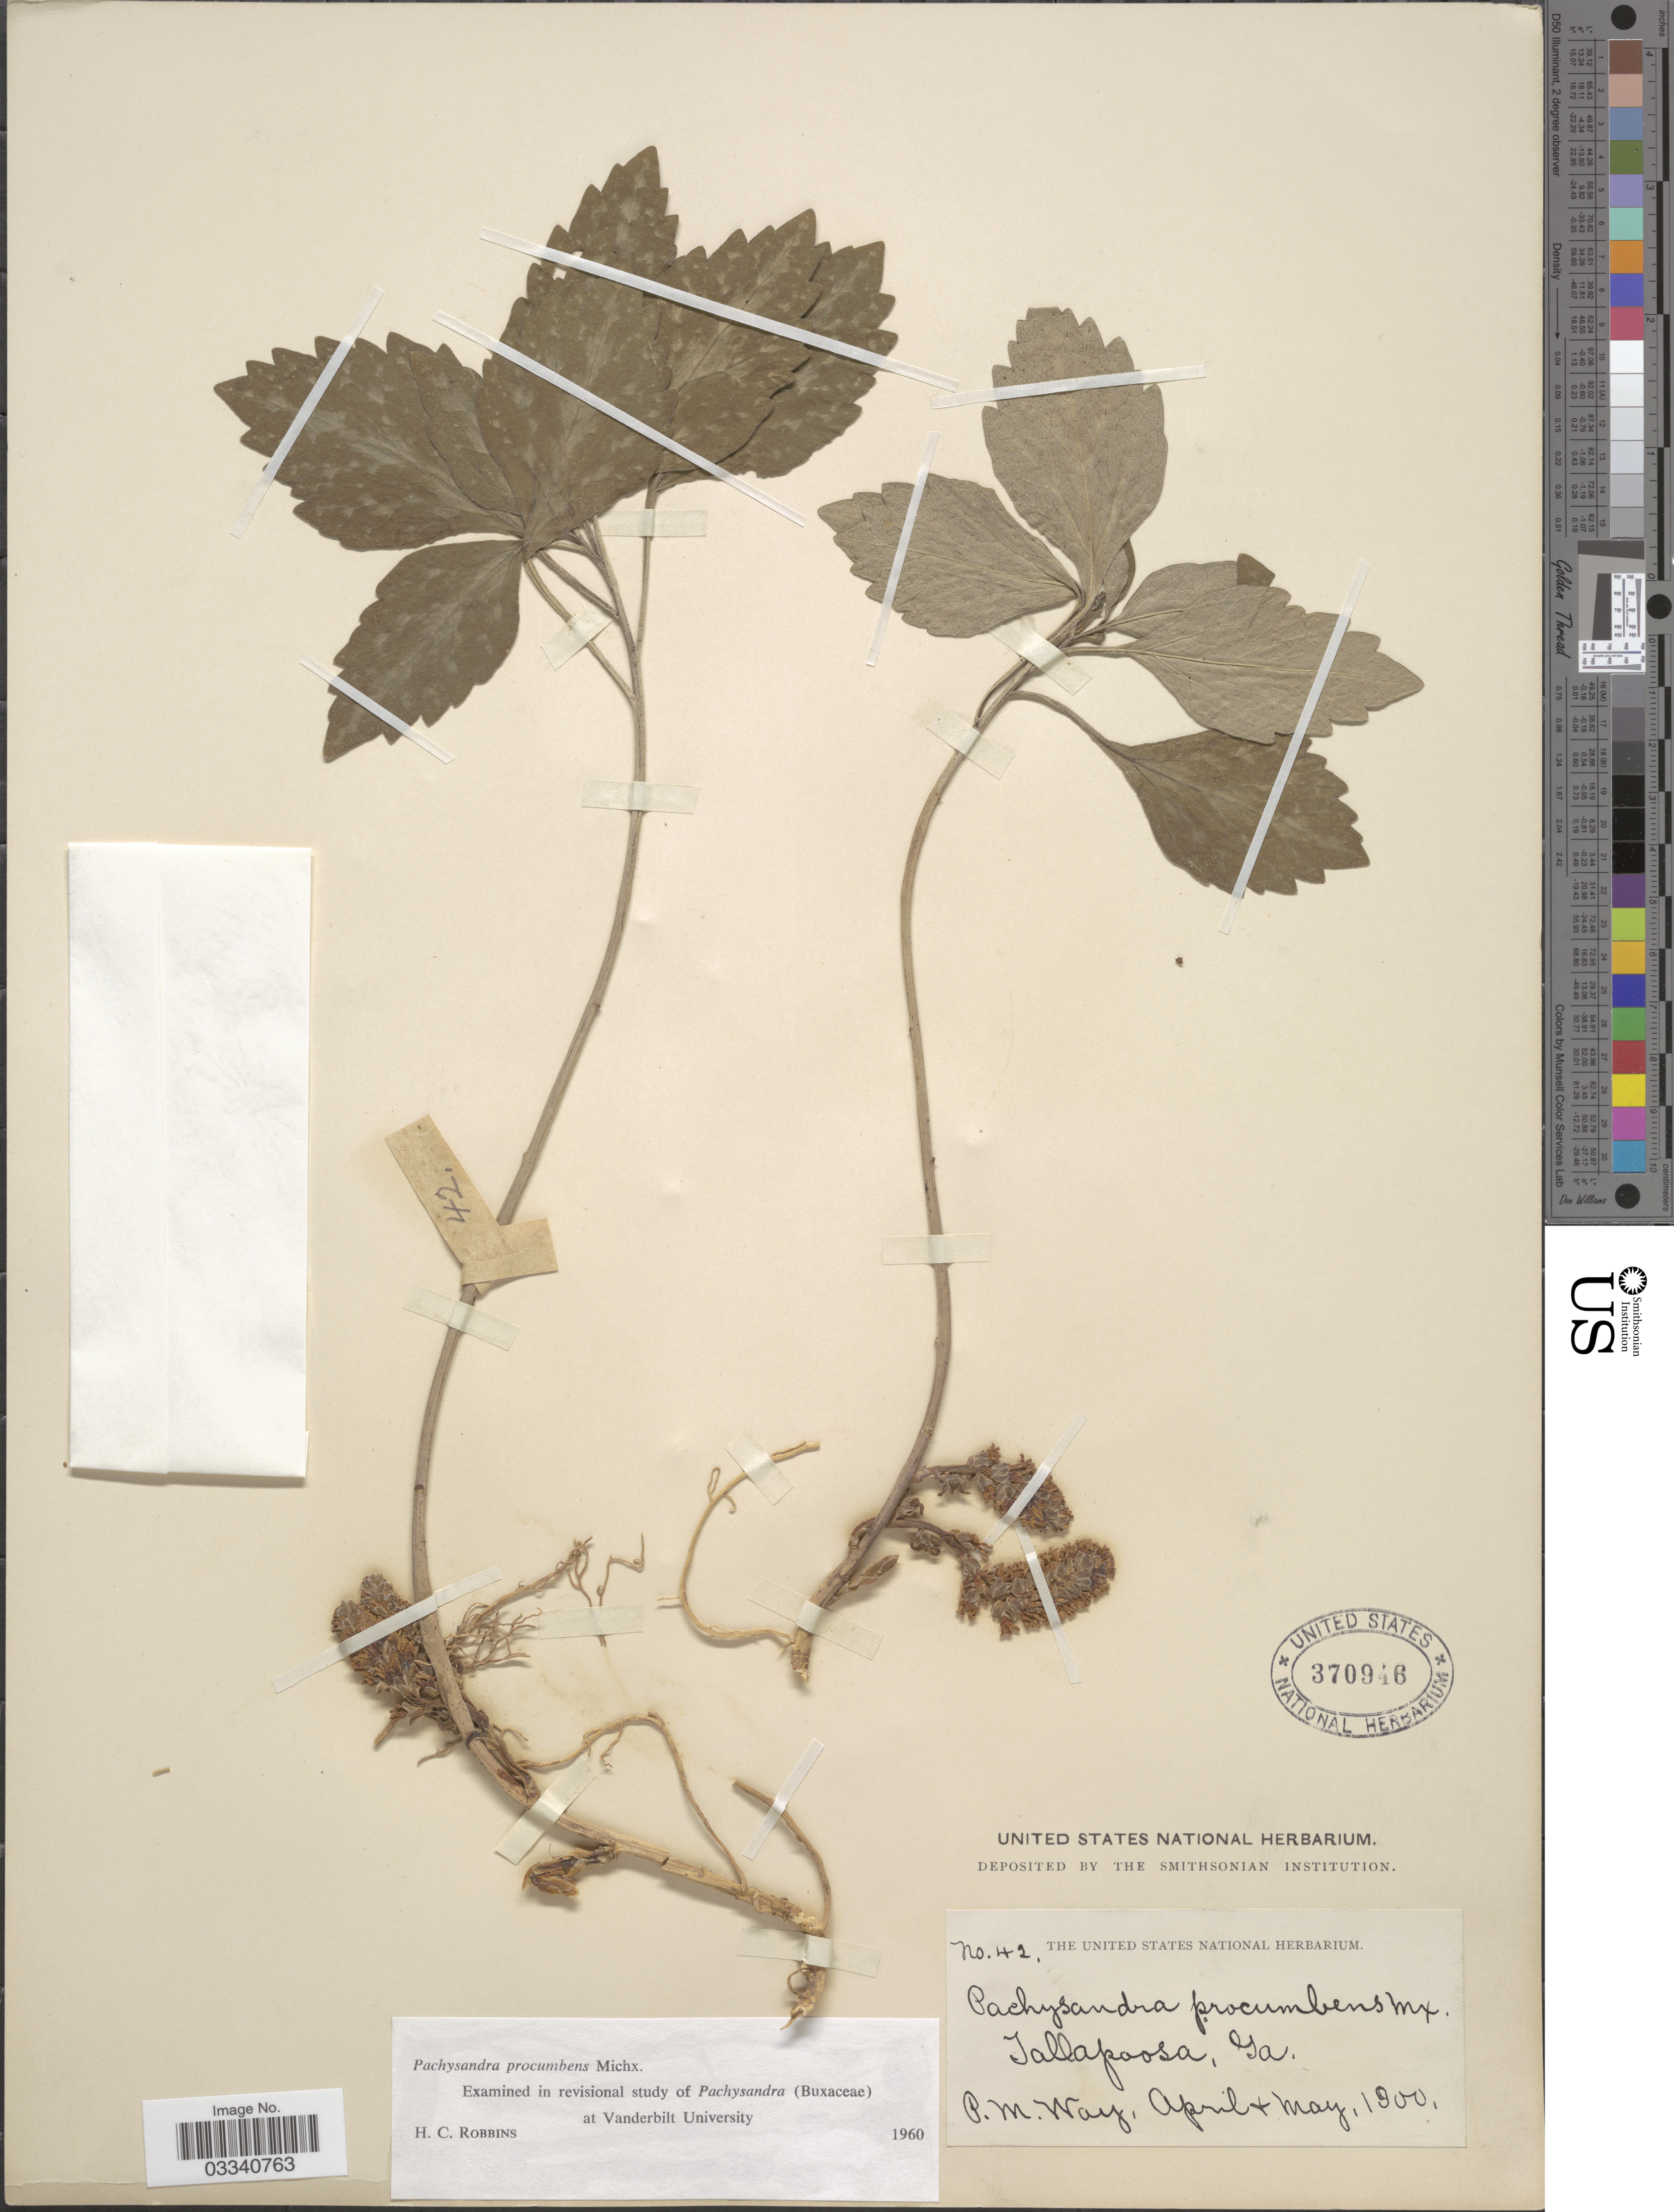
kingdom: Plantae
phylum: Tracheophyta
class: Magnoliopsida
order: Buxales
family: Buxaceae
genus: Pachysandra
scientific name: Pachysandra procumbens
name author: Michx.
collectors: P. Way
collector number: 42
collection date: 1900-04/1900-05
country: United States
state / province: Georgia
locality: Tallapoosa.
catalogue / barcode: US 370946